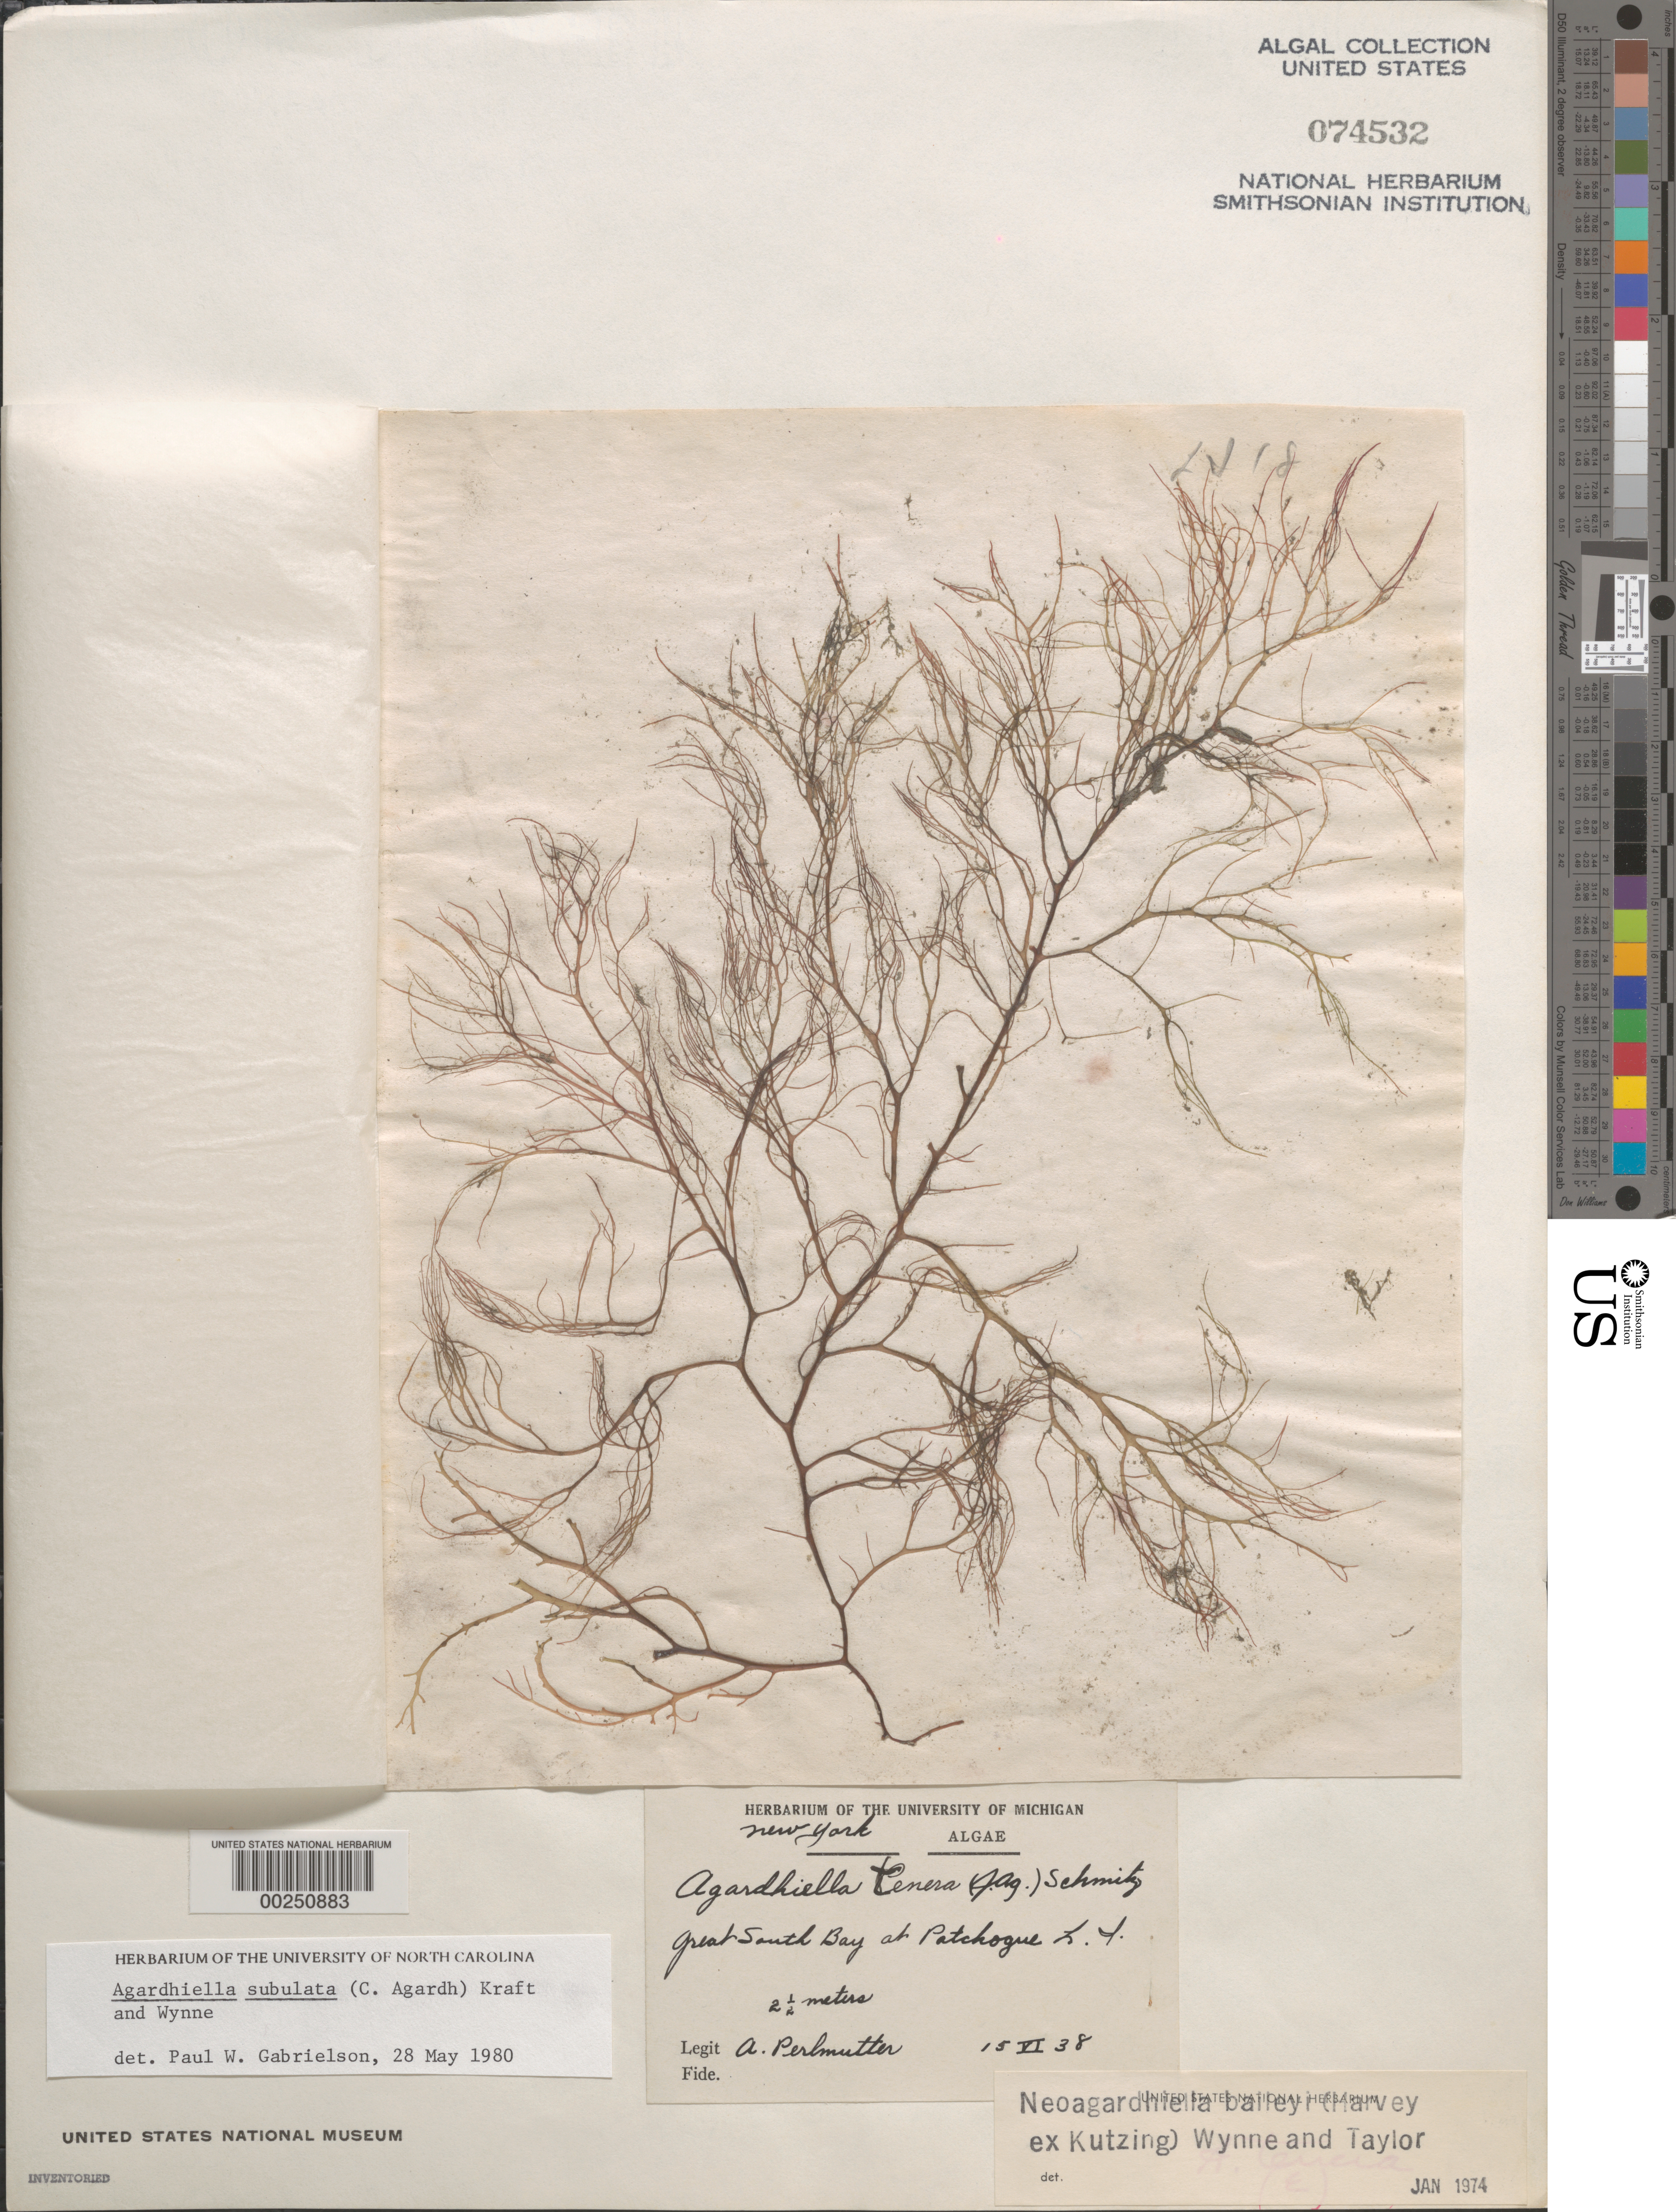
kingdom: Plantae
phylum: Rhodophyta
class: Florideophyceae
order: Gigartinales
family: Solieriaceae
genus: Agardhiella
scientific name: Agardhiella subulata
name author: (C. Agardh) G.T.Kraft & M.J. Wynne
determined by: Gabrielson, P. W.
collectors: A. Perlmutter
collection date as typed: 15 Jun 1938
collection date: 1938-06-15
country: United States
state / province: New York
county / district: Suffolk County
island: Long Island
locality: Great South Bay, Patchogue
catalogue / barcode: US 74532